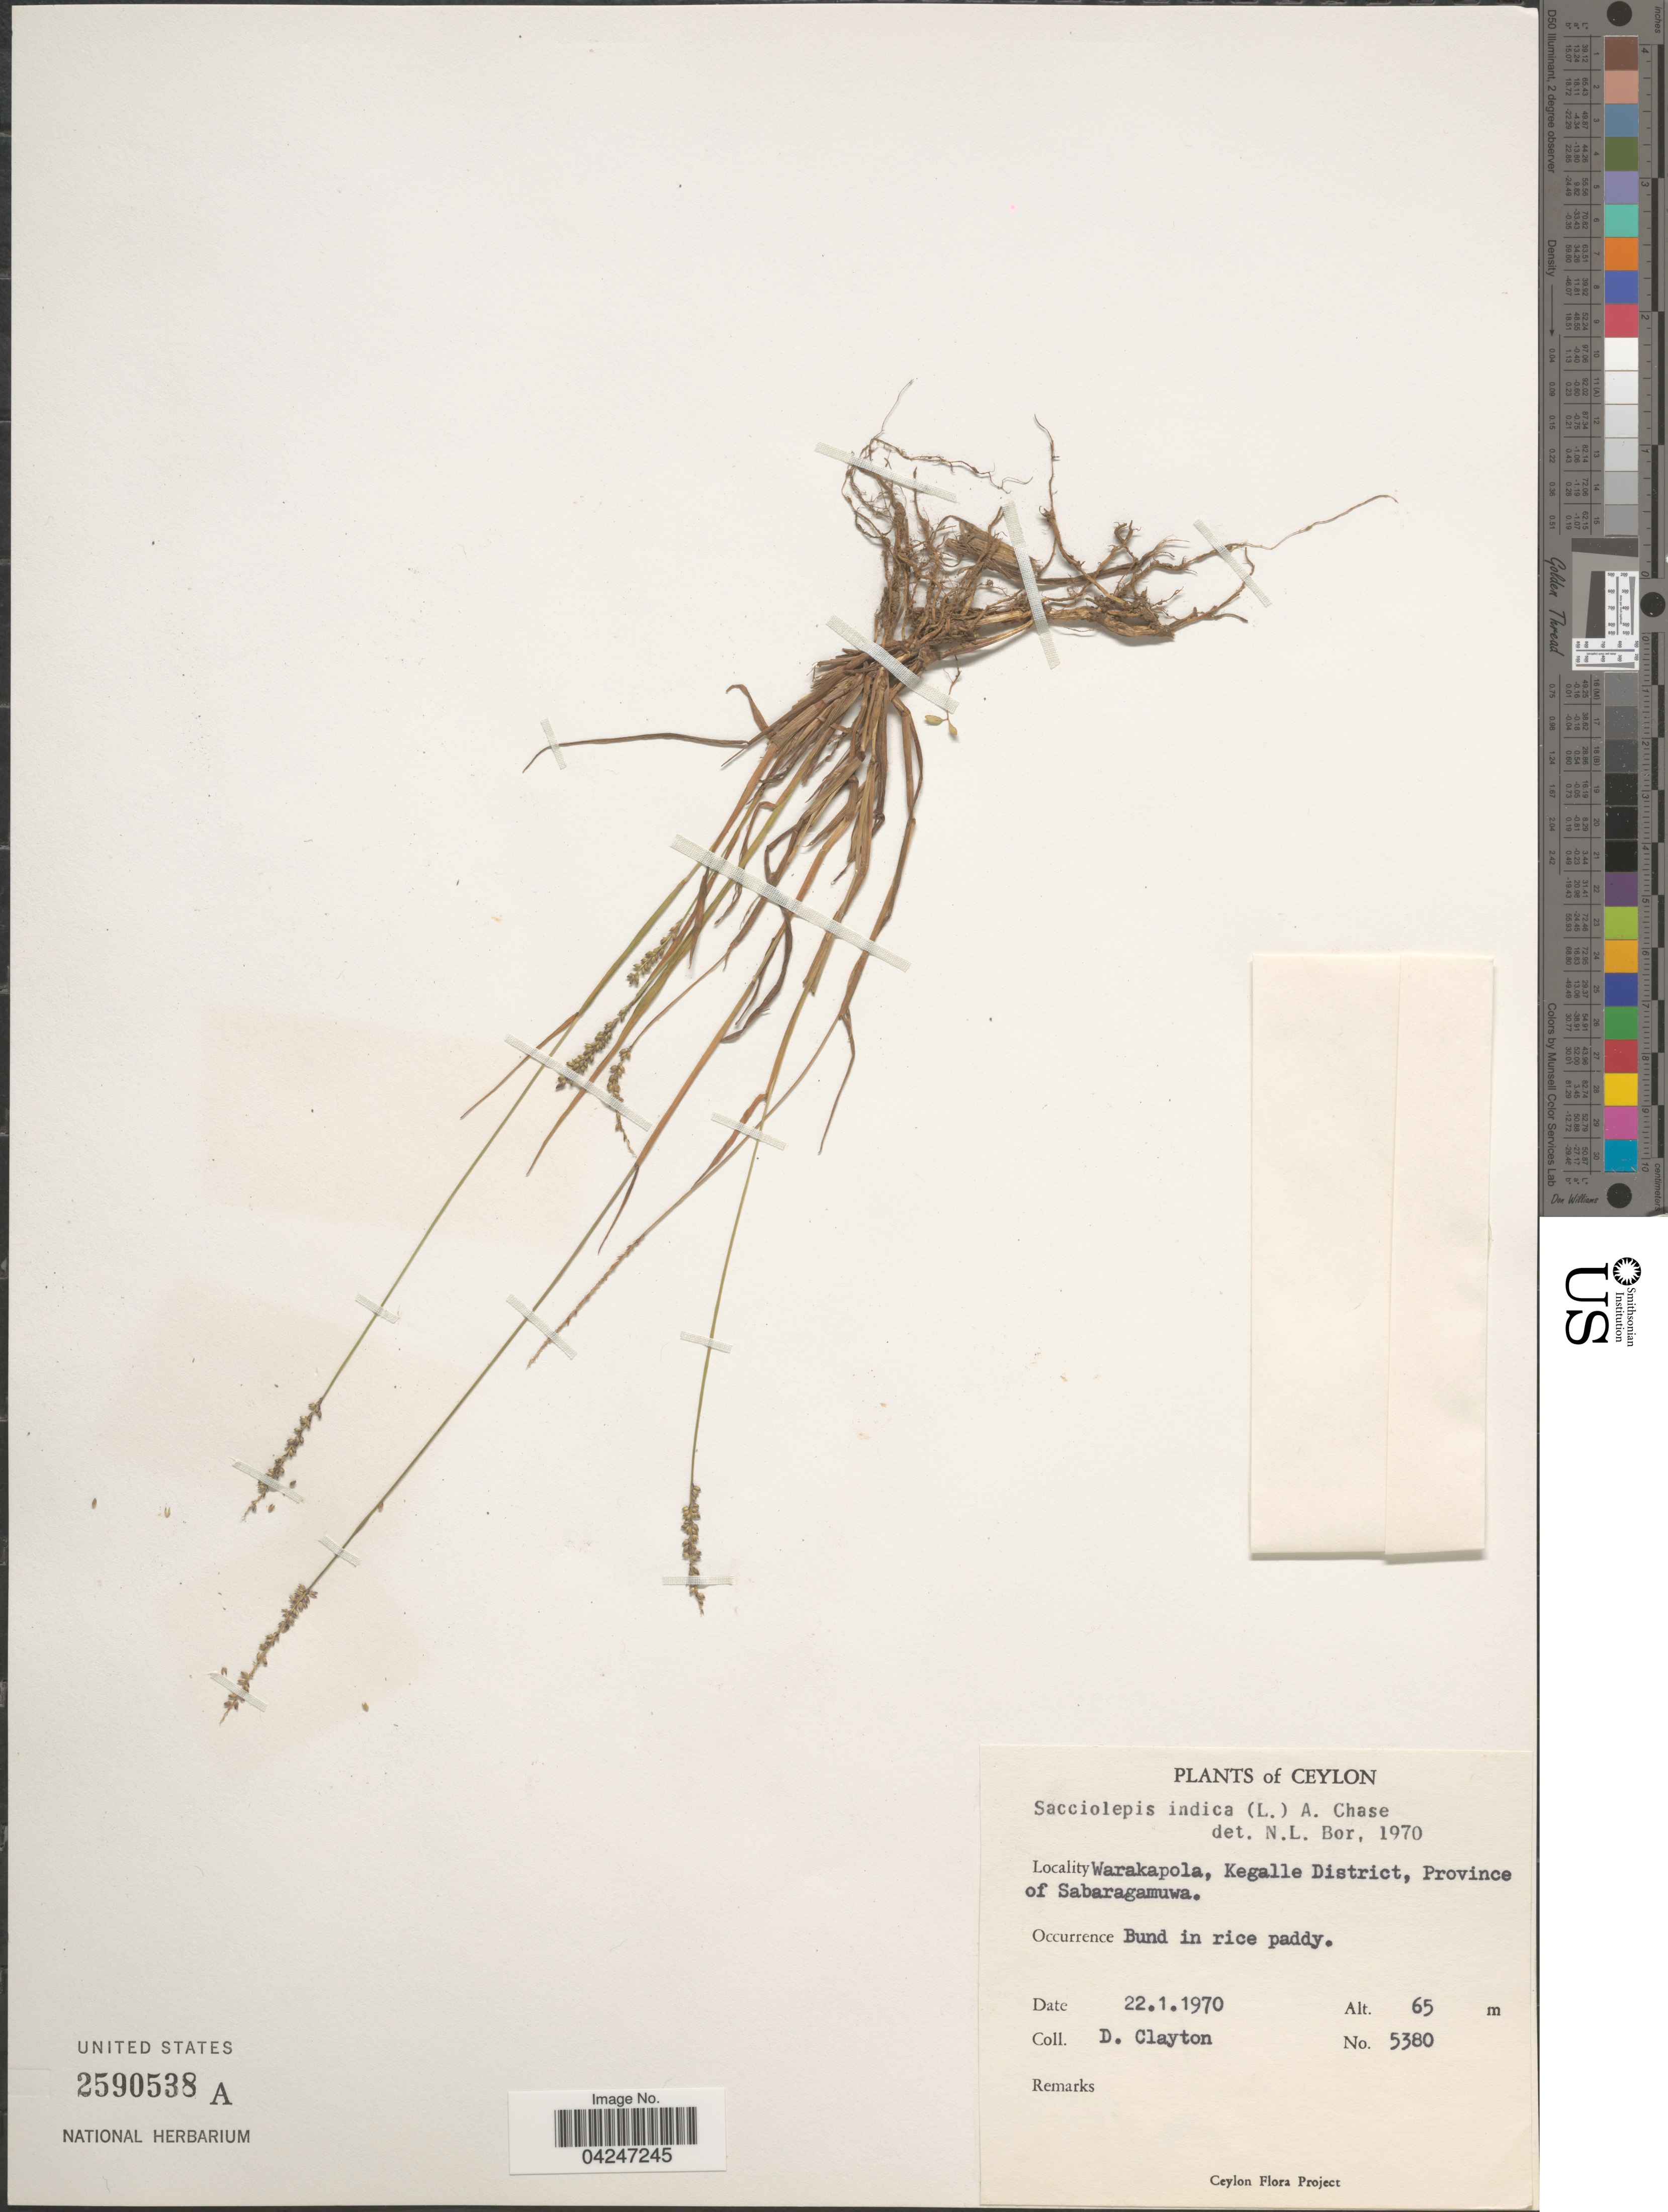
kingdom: Plantae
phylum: Tracheophyta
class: Liliopsida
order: Poales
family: Poaceae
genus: Sacciolepis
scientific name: Sacciolepis indica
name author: (L.) Chase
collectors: D. Clayton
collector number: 5380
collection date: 1970-01-22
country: Sri Lanka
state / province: Sabaragamuwa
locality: Ceylon. Warakapola, Kegalle District.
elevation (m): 65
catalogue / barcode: US 2590538A